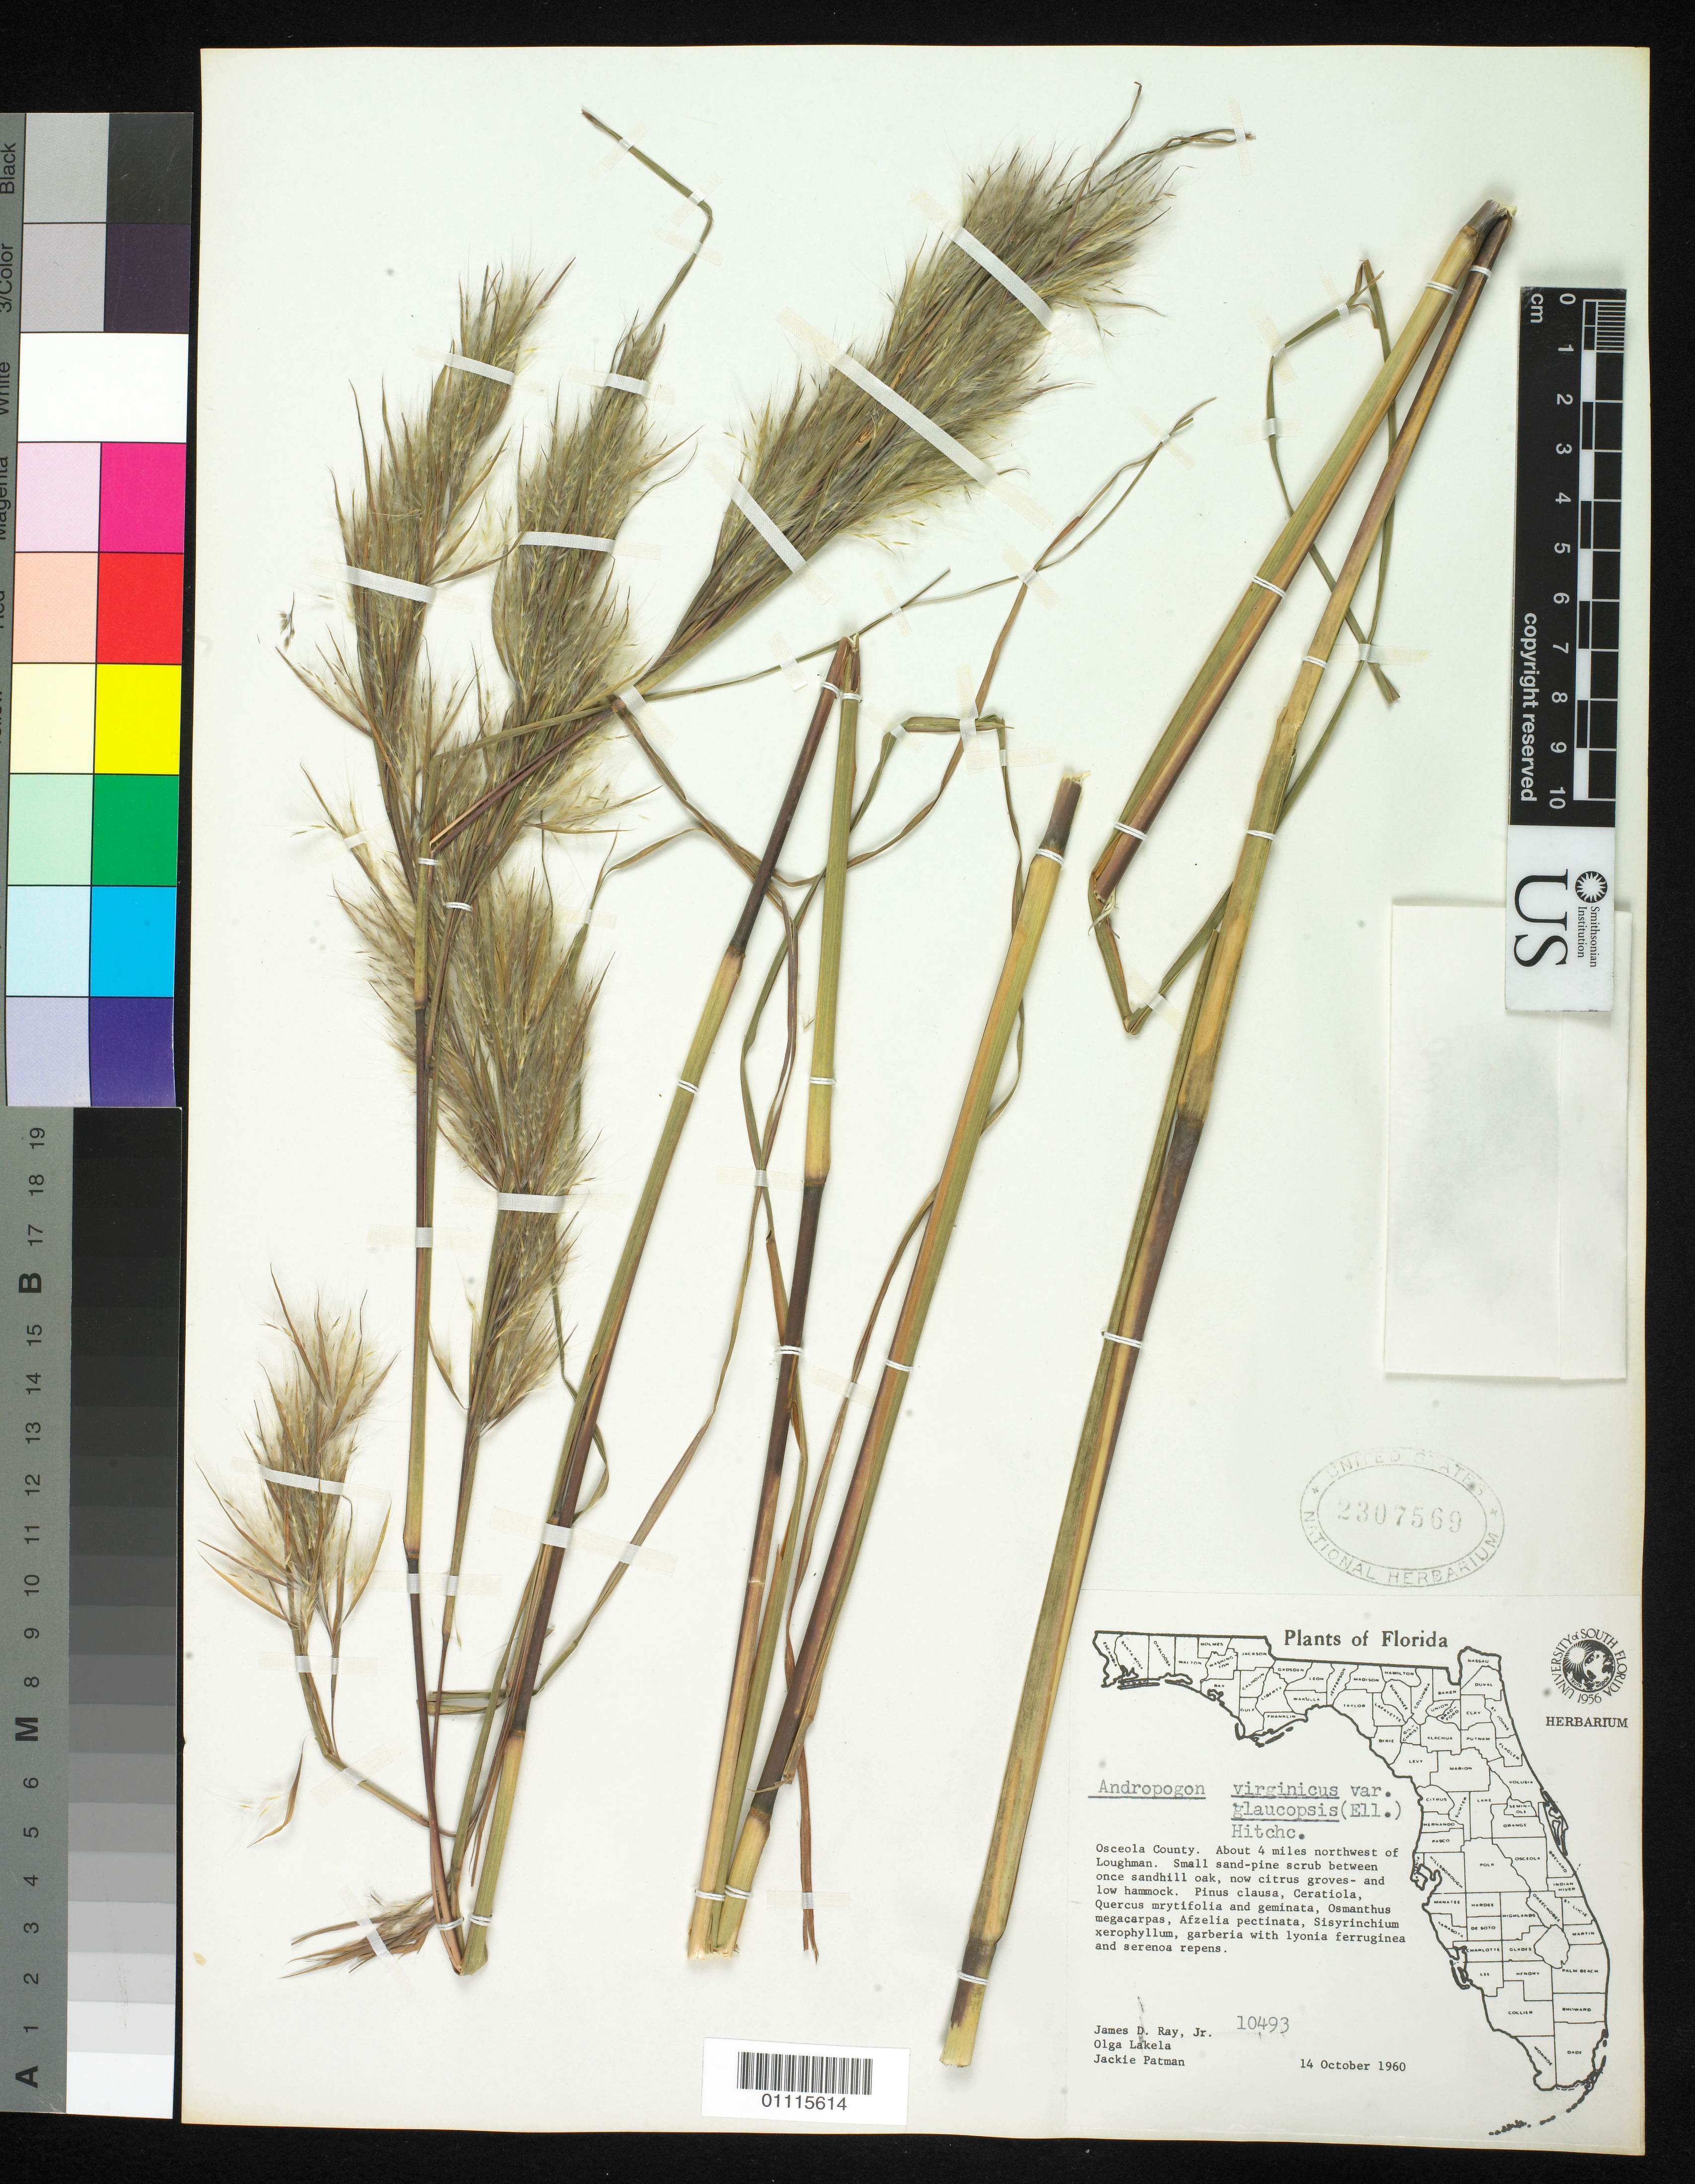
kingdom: Plantae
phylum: Tracheophyta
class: Liliopsida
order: Poales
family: Poaceae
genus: Andropogon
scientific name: Andropogon virginicus var. glaucopsis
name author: (Elliott) Hitchc.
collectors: J. D. Ray Jr., O. Lakela & J. Patman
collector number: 10493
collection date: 1960-10-14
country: United States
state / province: Florida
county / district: Osceola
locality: About 4 mi. NW of Loughman.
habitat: Small sand-pine scrub between once sandhill oak, now cirtus groves and low hammock.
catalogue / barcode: US 2307569